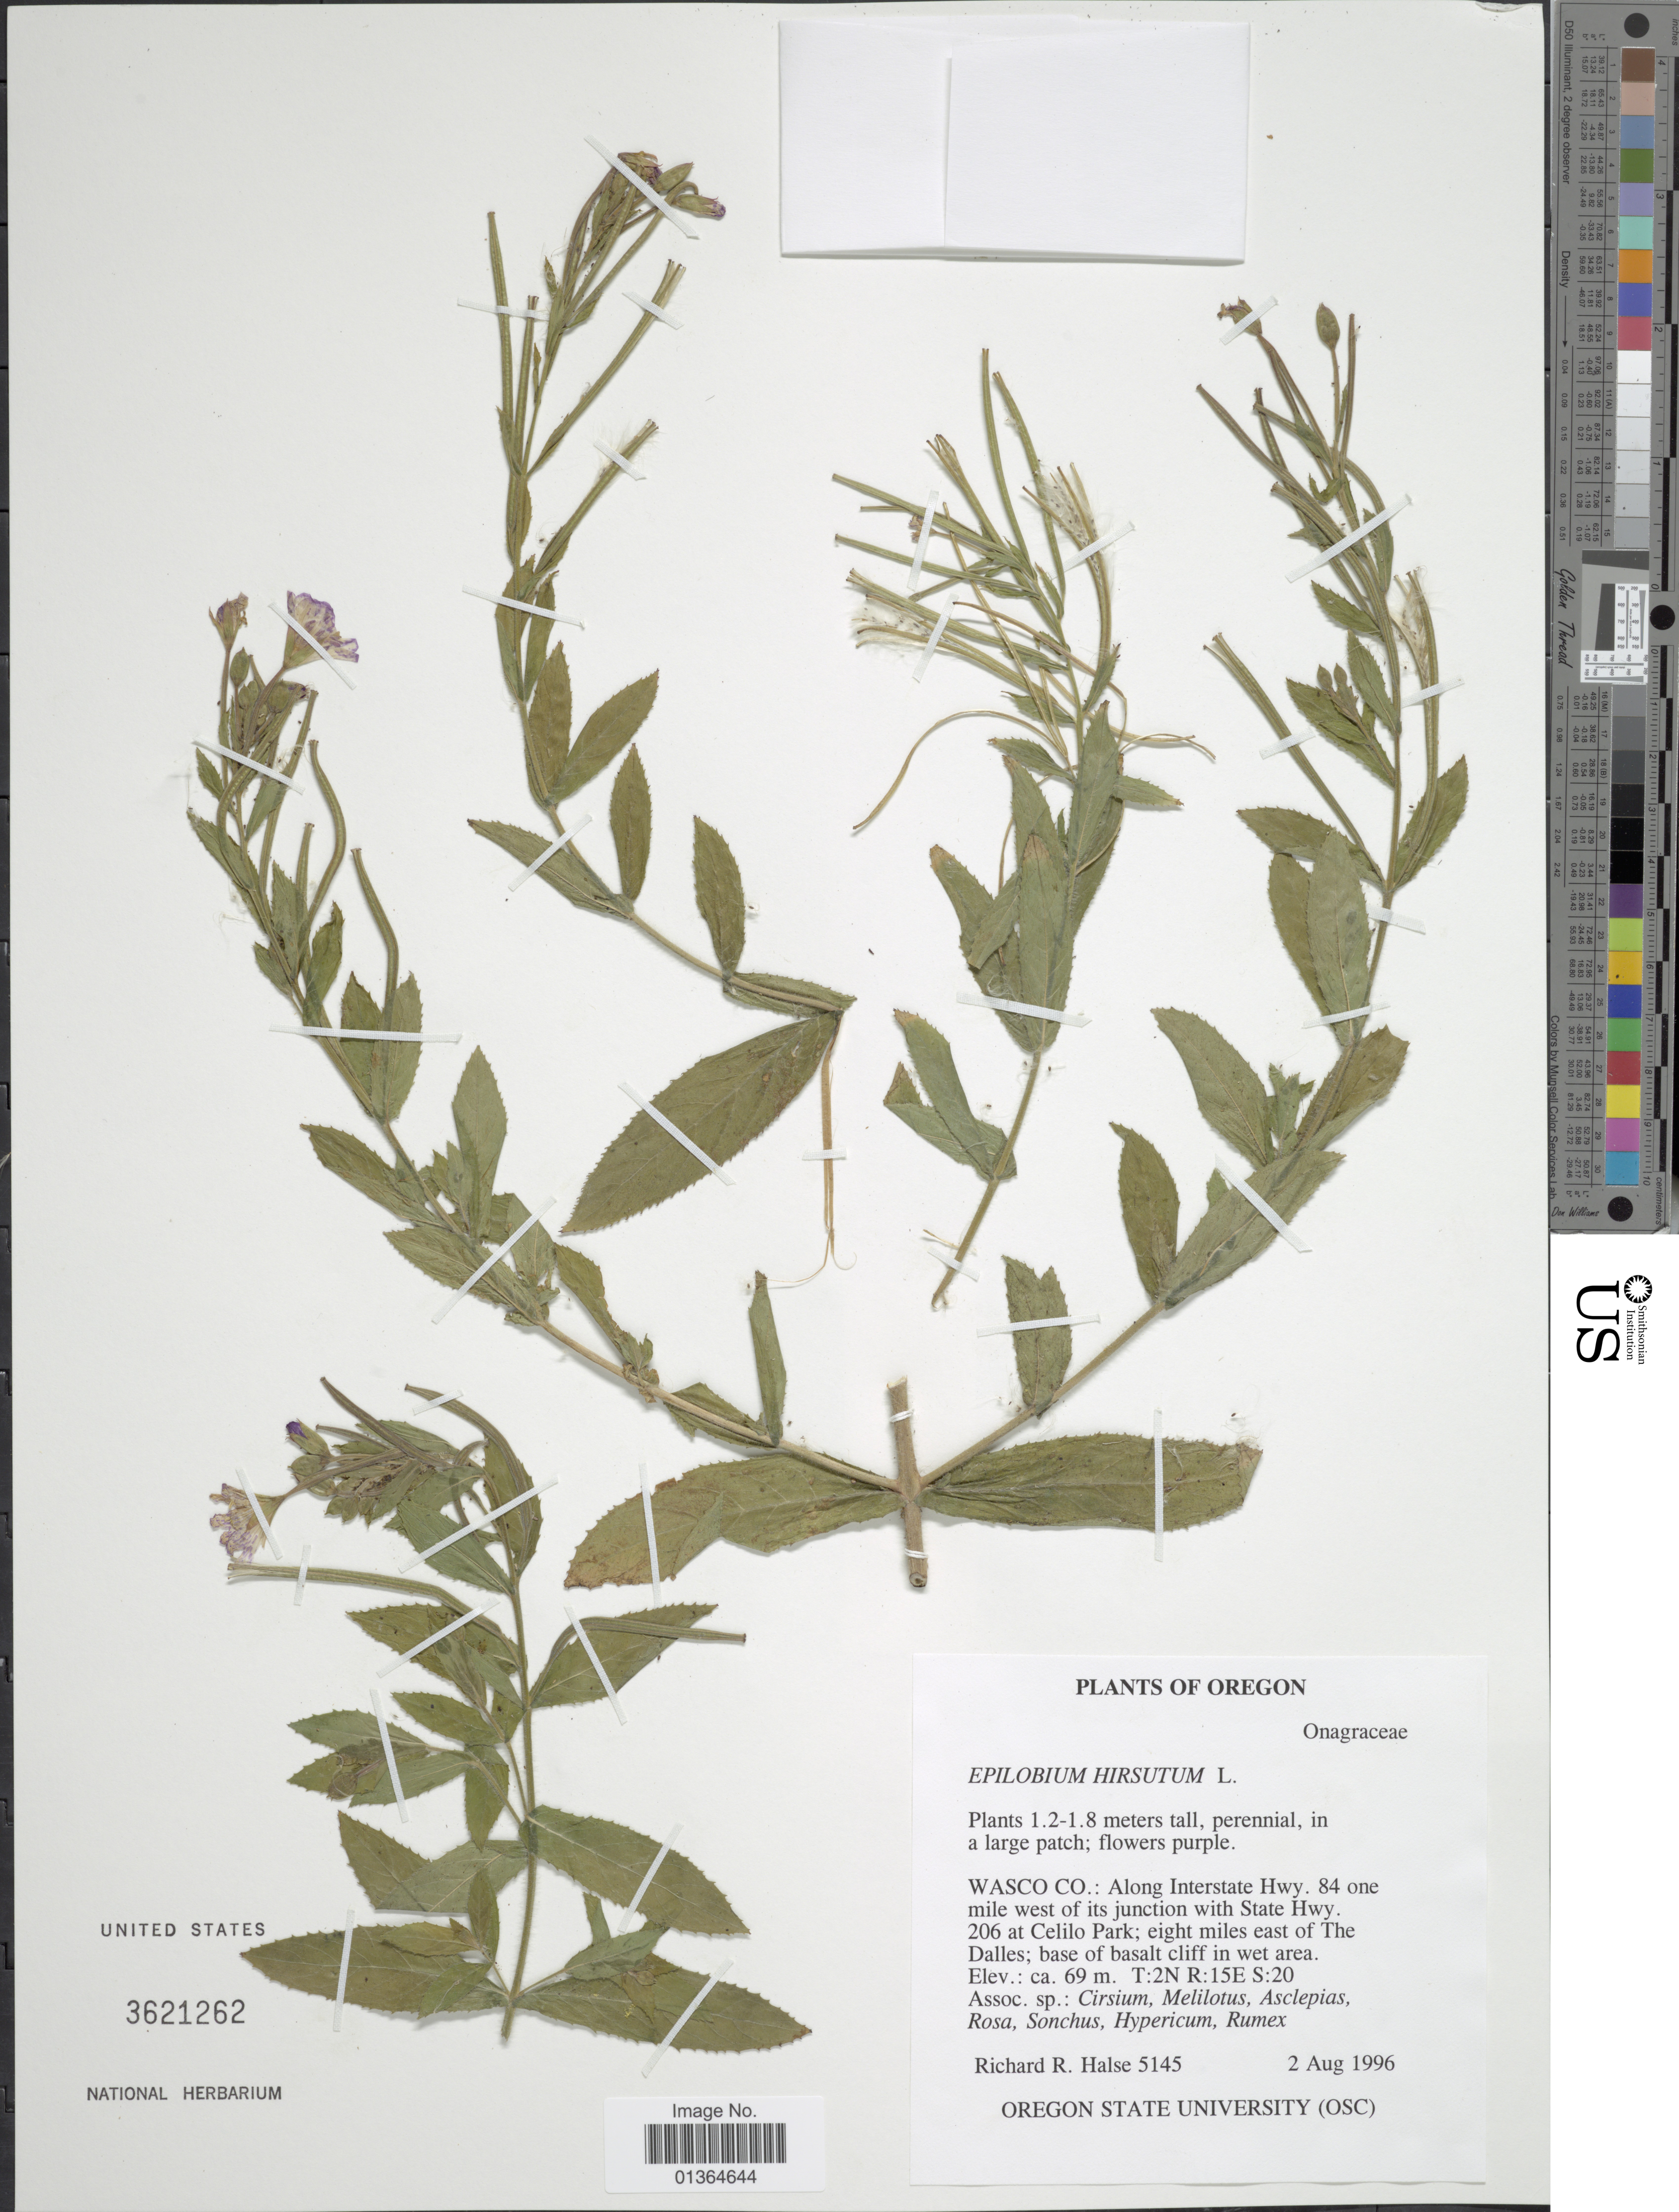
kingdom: Plantae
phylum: Tracheophyta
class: Magnoliopsida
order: Myrtales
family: Onagraceae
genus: Epilobium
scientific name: Epilobium hirsutum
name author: L.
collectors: R. Halse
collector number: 5145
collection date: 1996-08-02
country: United States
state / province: Oregon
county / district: Wasco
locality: Wasco Co.: Along Interstate Hwy. 84 one mile west of its junction with State Hwy. 206 at Celilo Park; eight miles east of The Dalles.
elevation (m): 69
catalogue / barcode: US 3621262